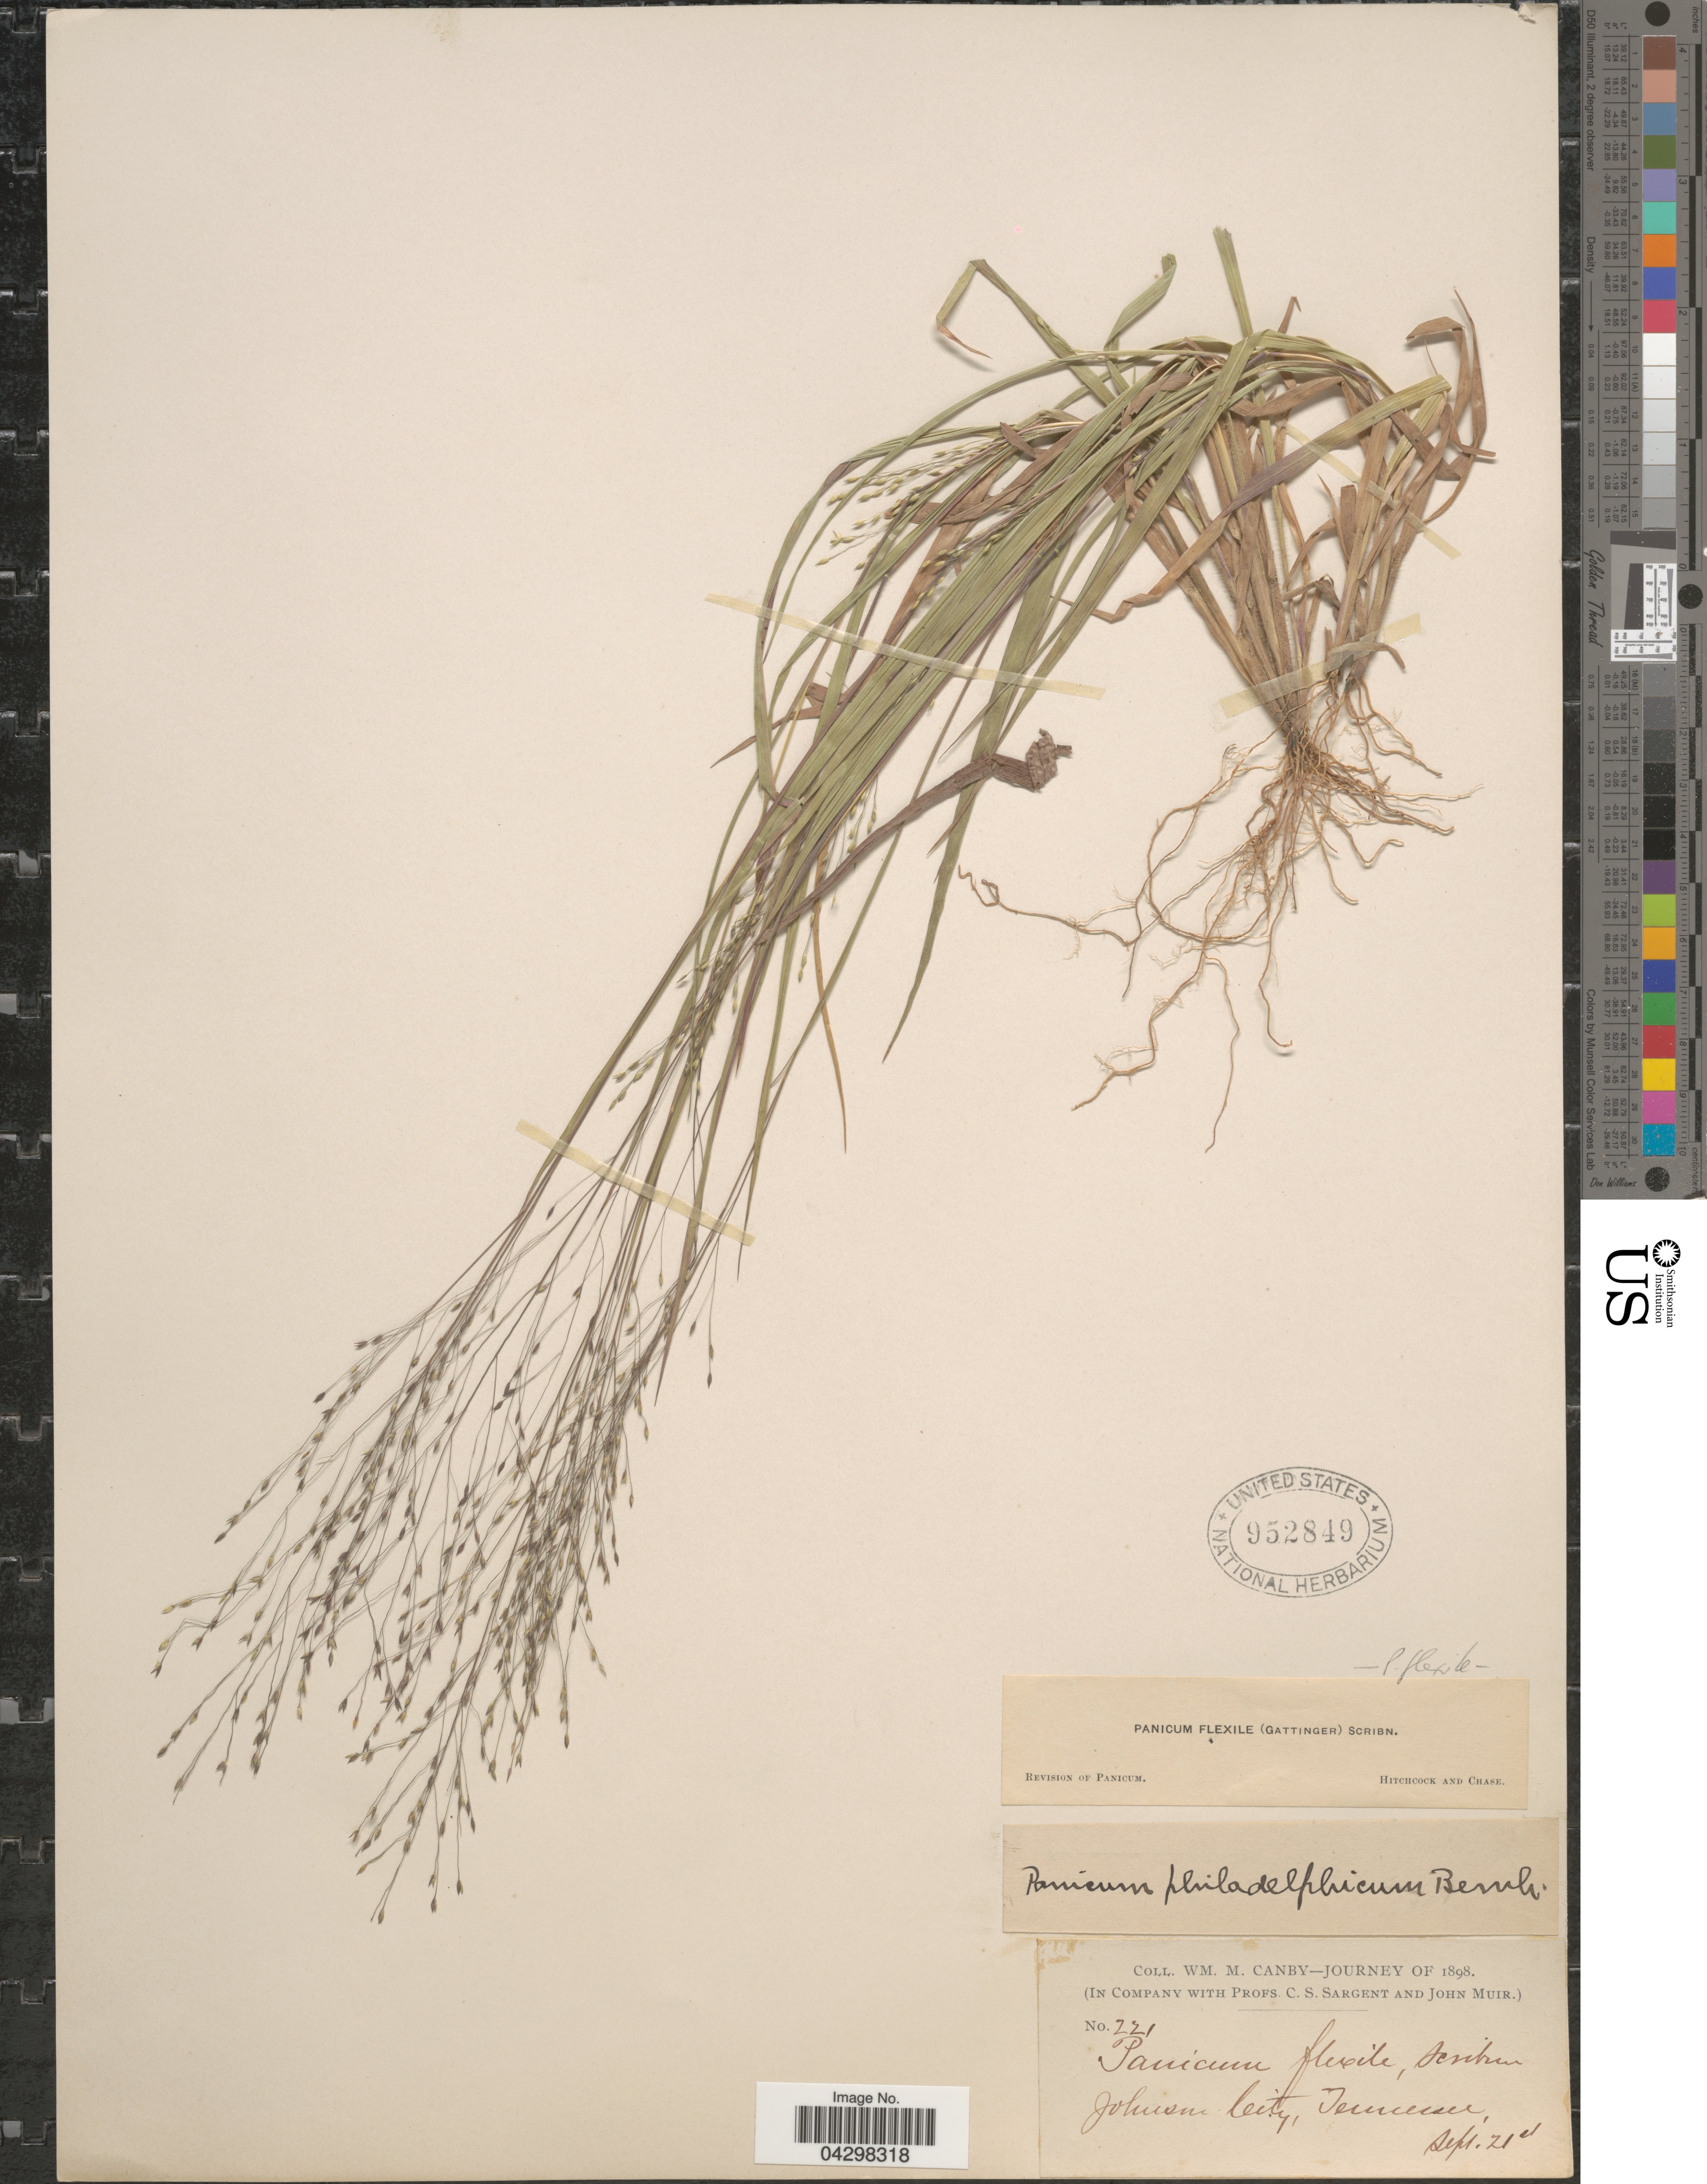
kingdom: Plantae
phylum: Tracheophyta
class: Liliopsida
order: Poales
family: Poaceae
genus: Panicum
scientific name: Panicum flexile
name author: (Gatt.) Scribn.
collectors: W. M. Canby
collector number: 221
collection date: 1898-09-21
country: United States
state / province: Tennessee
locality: Johnson City.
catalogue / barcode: US 952849